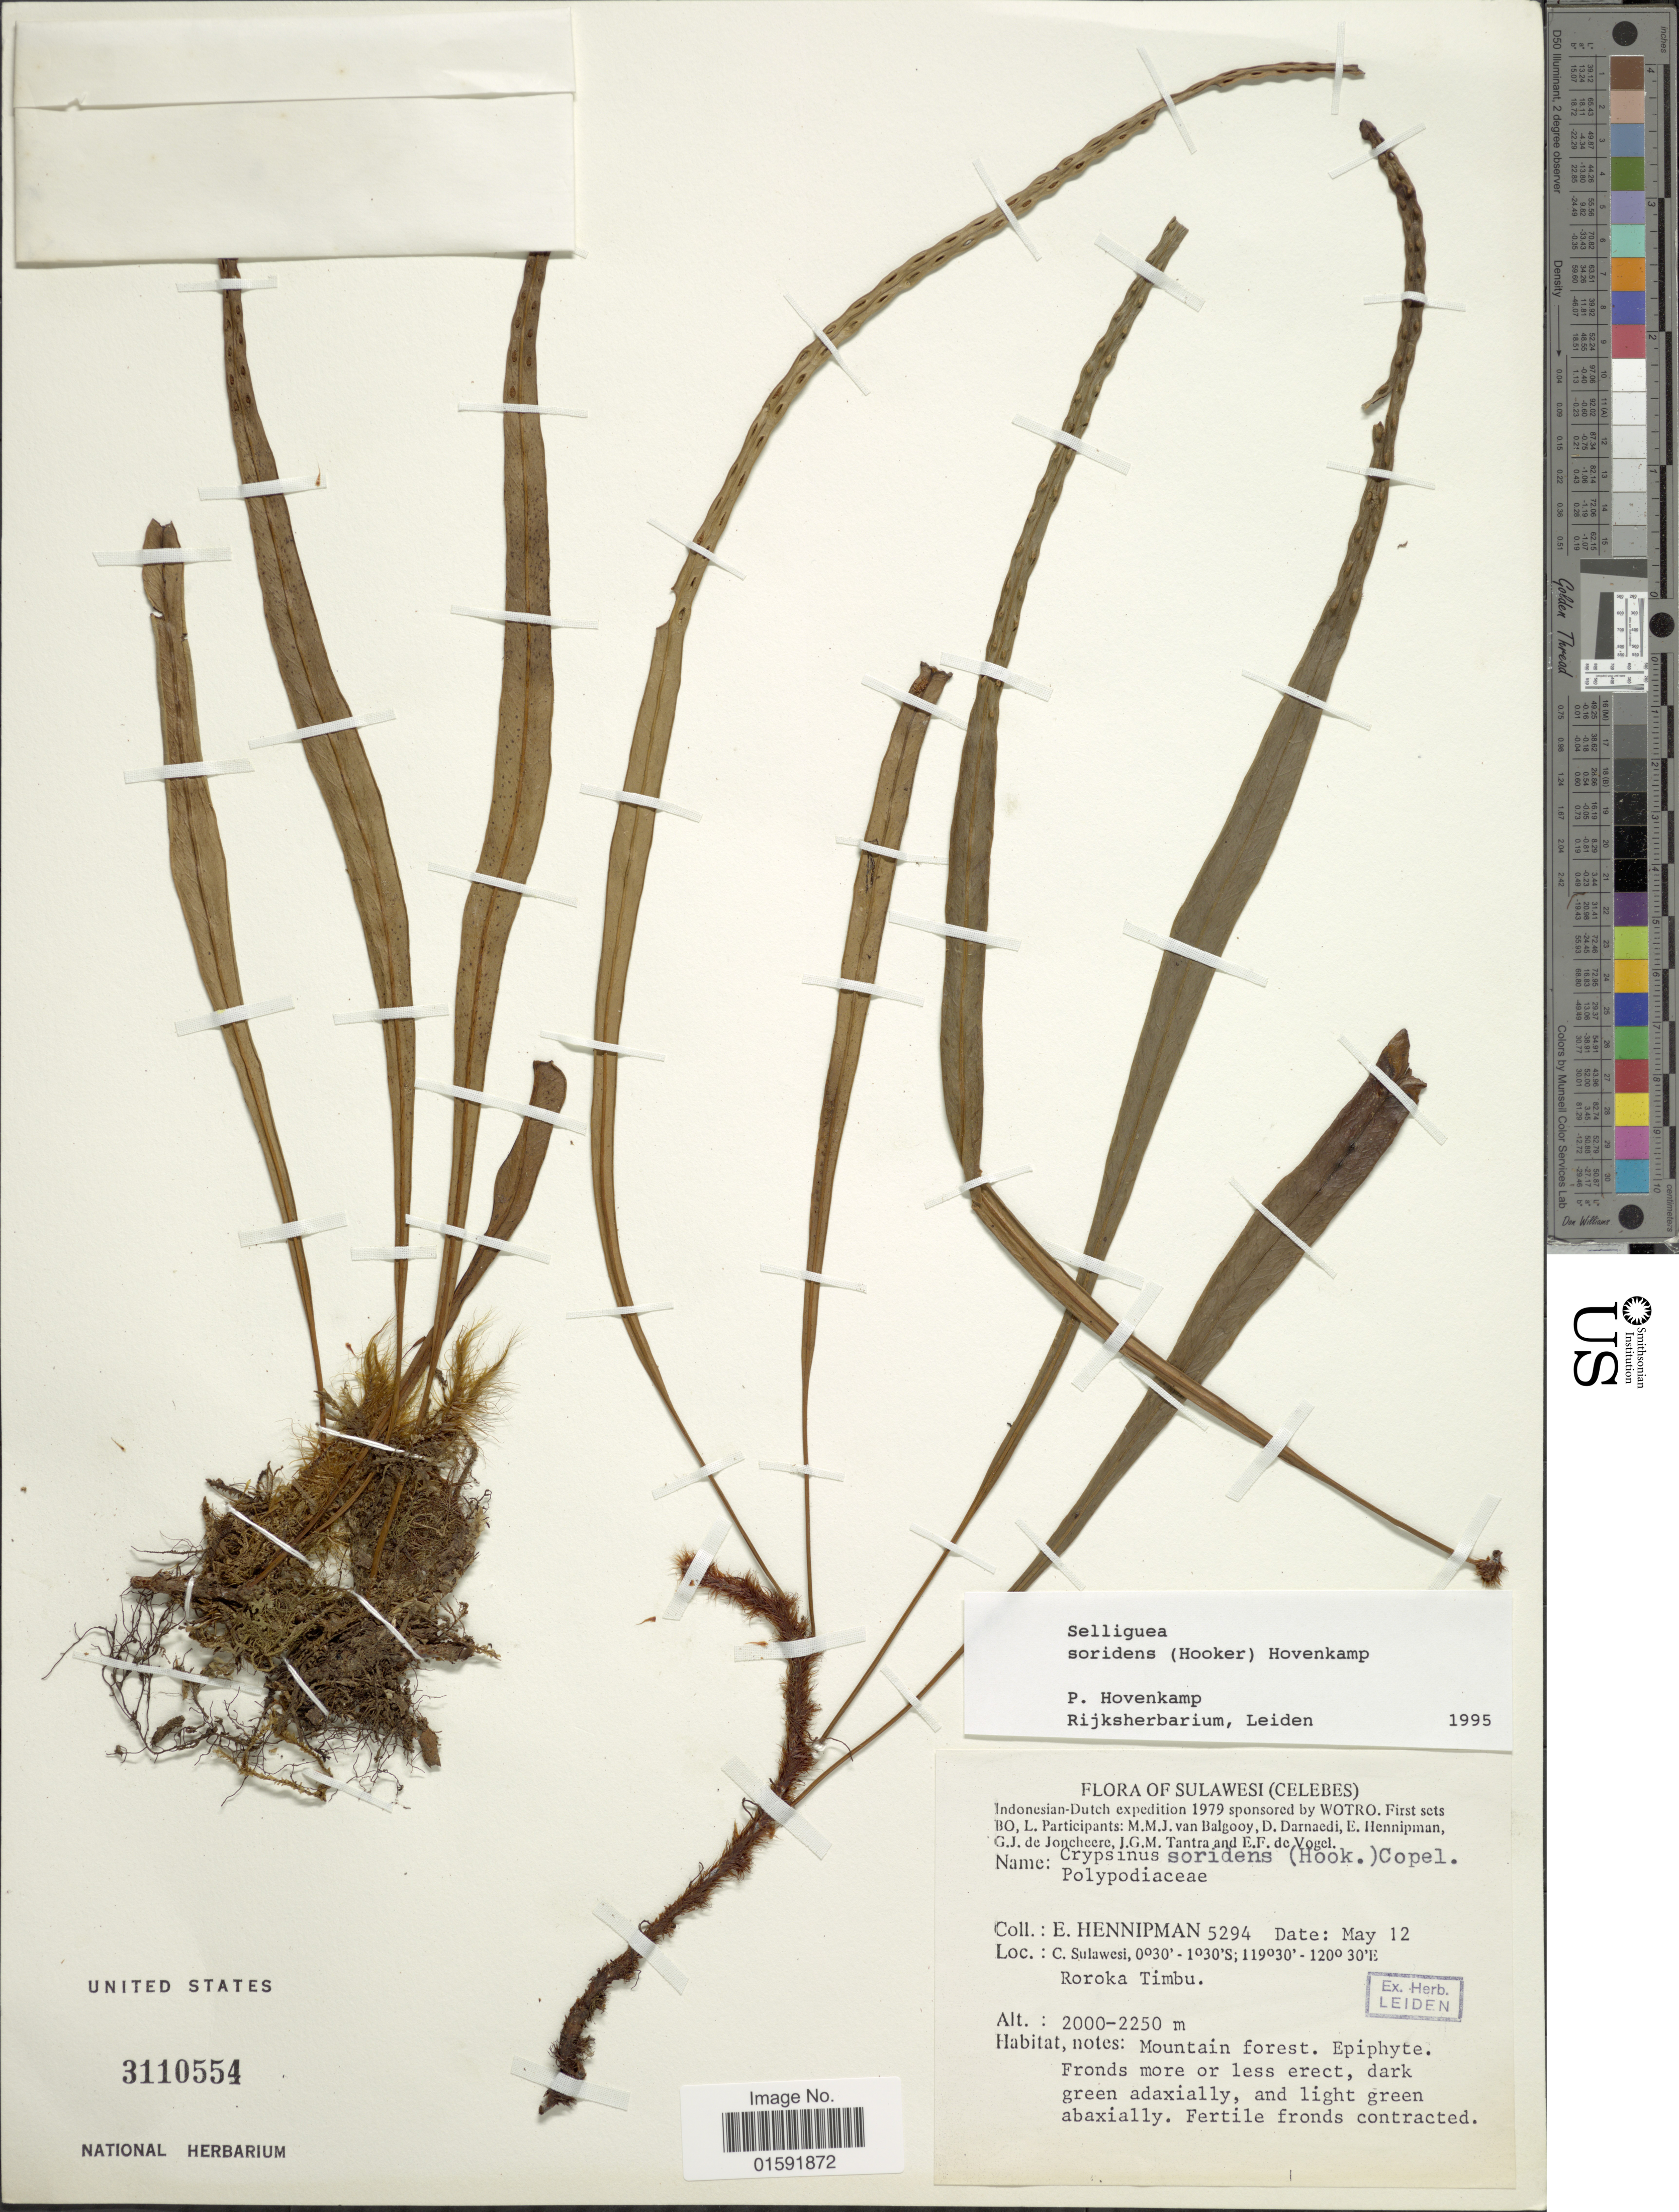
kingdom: Plantae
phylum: Tracheophyta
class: Polypodiopsida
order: Polypodiales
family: Polypodiaceae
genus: Selliguea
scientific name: Selliguea soridens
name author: (Hook.) Hovenkamp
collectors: E. Hennipman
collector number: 5294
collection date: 1979-05-12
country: Indonesia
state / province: Sulawesi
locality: Celebes, C. Sulawesi, Roroka Timbu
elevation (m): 2000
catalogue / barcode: US 3110554